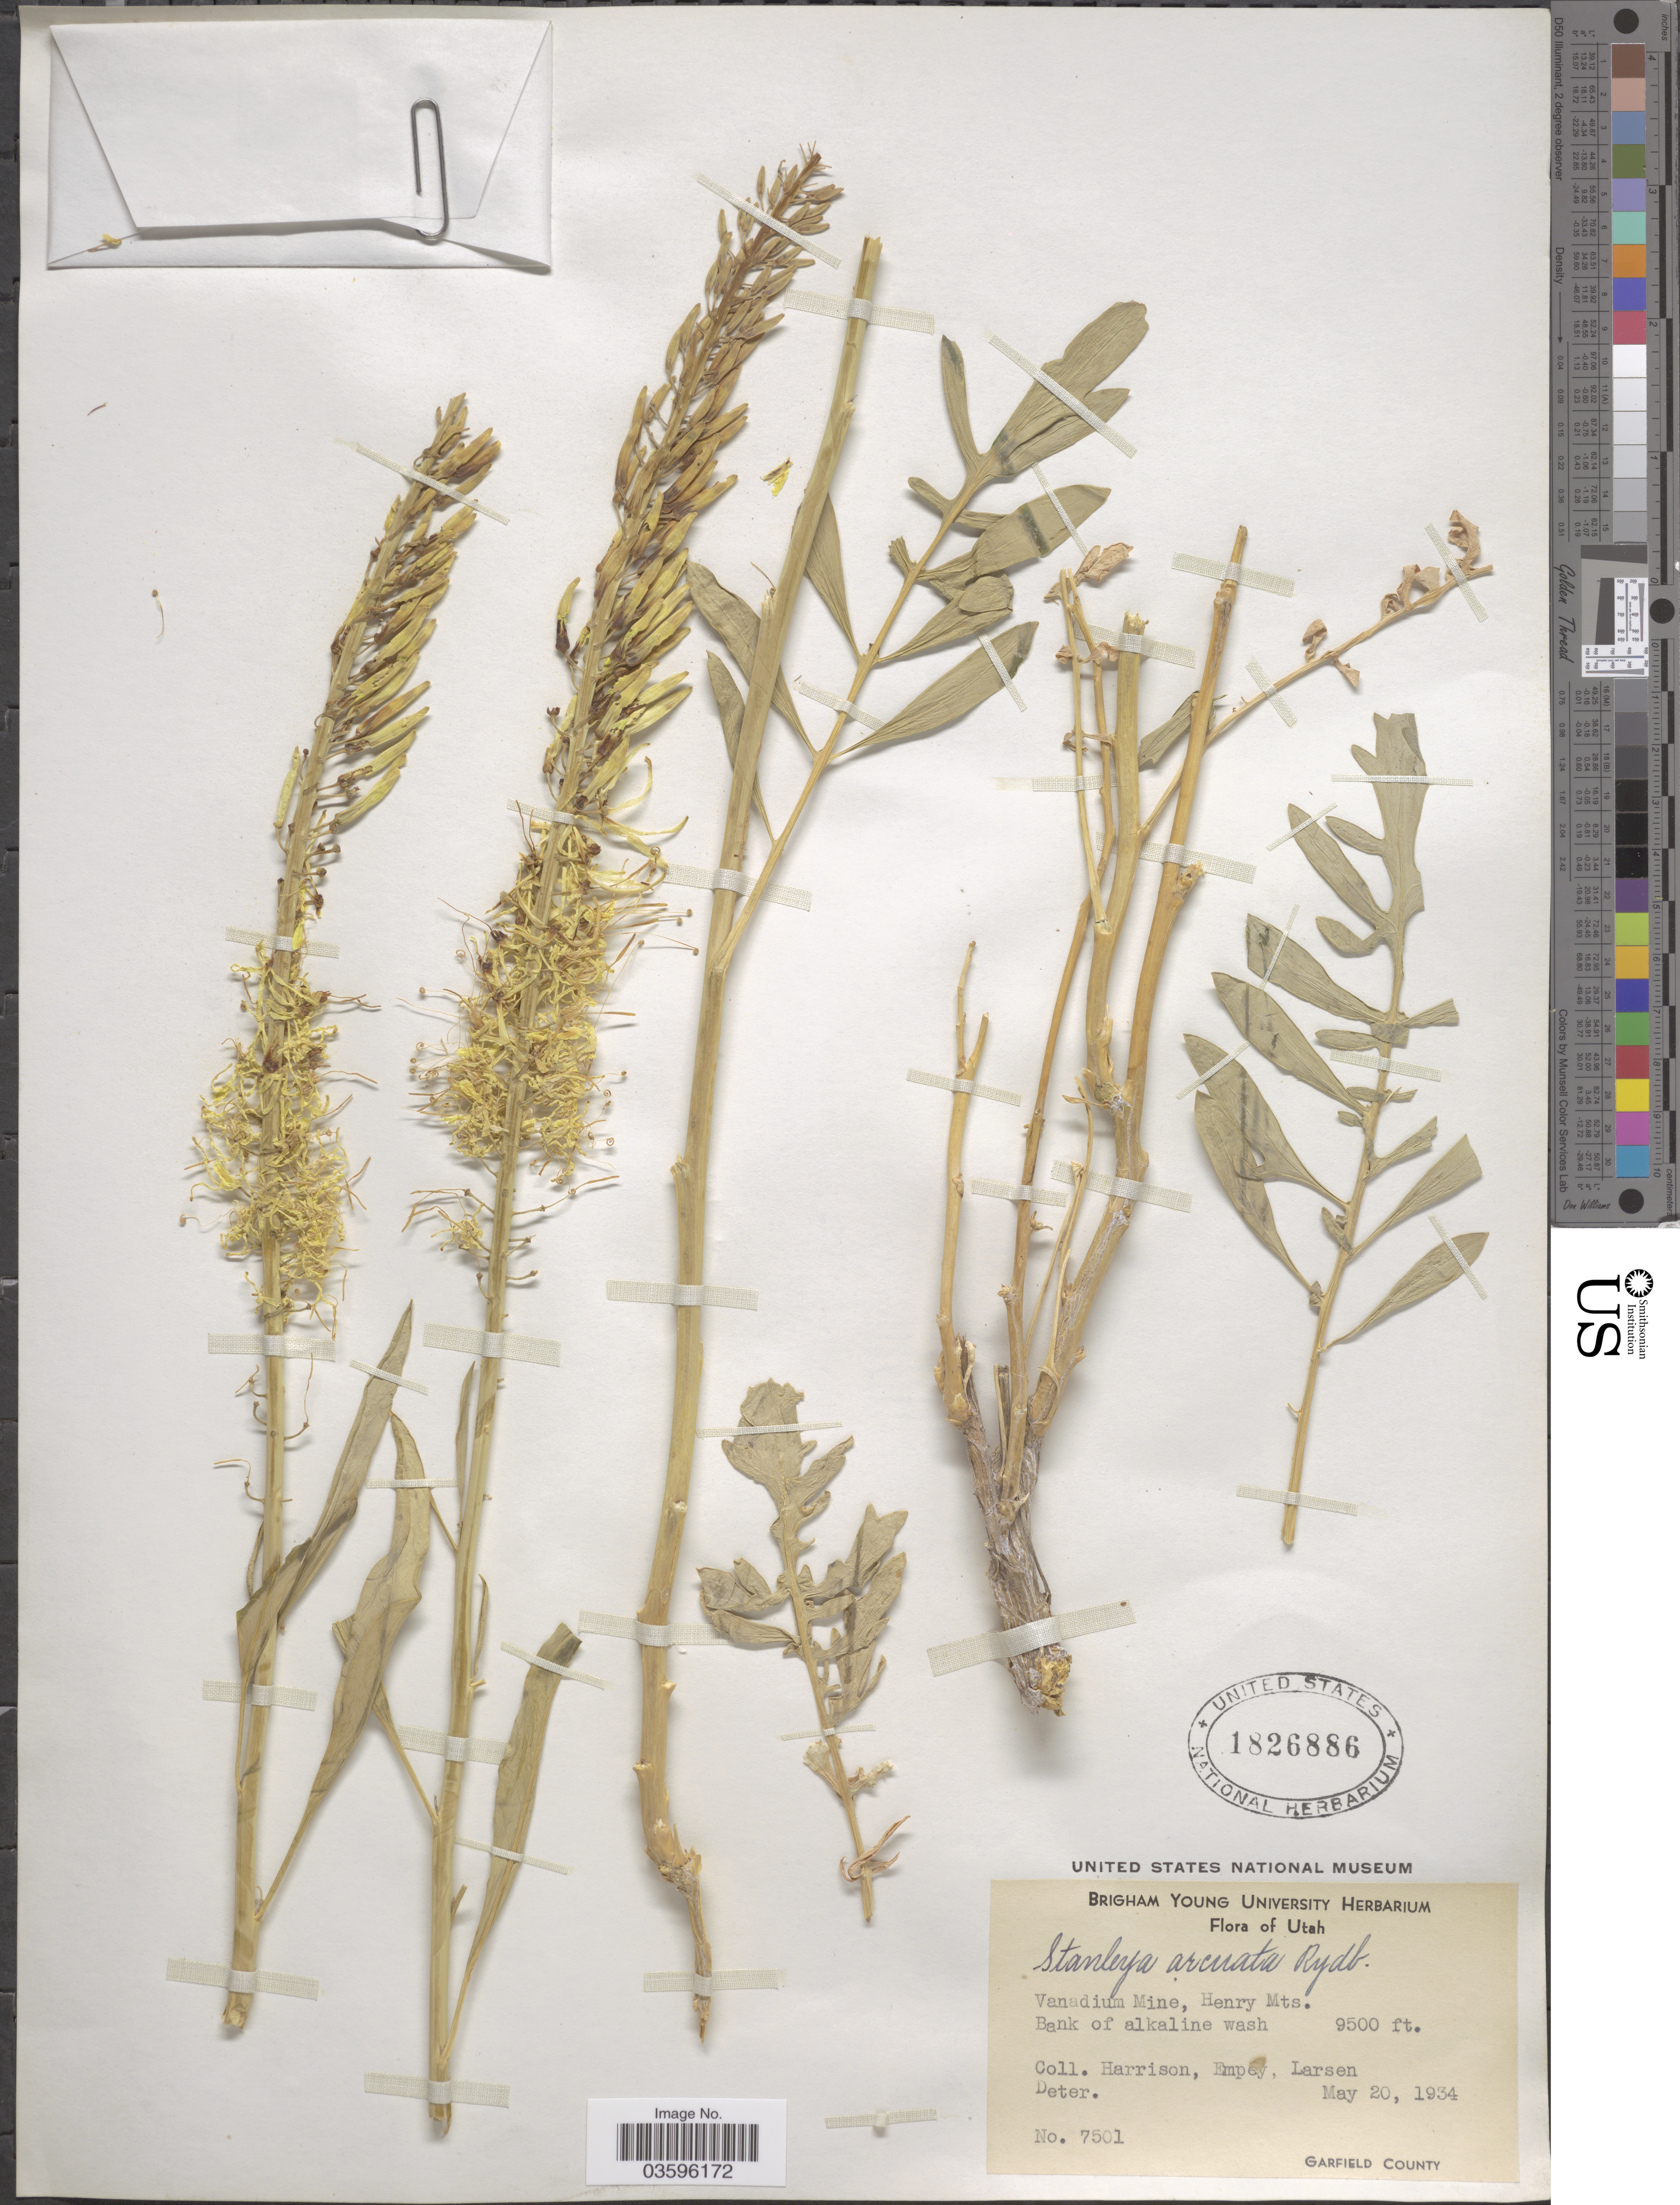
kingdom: Plantae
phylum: Tracheophyta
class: Magnoliopsida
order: Brassicales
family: Brassicaceae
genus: Stanleya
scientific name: Stanleya pinnata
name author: (Pursh) Britton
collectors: Harrison, Empey & -. Larsen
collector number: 7501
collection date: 1934-05-20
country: United States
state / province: Utah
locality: Vanadium Mine, Henry Mts. Bank of alkaline wash. Garfield County.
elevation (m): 2896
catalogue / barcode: US 1826886